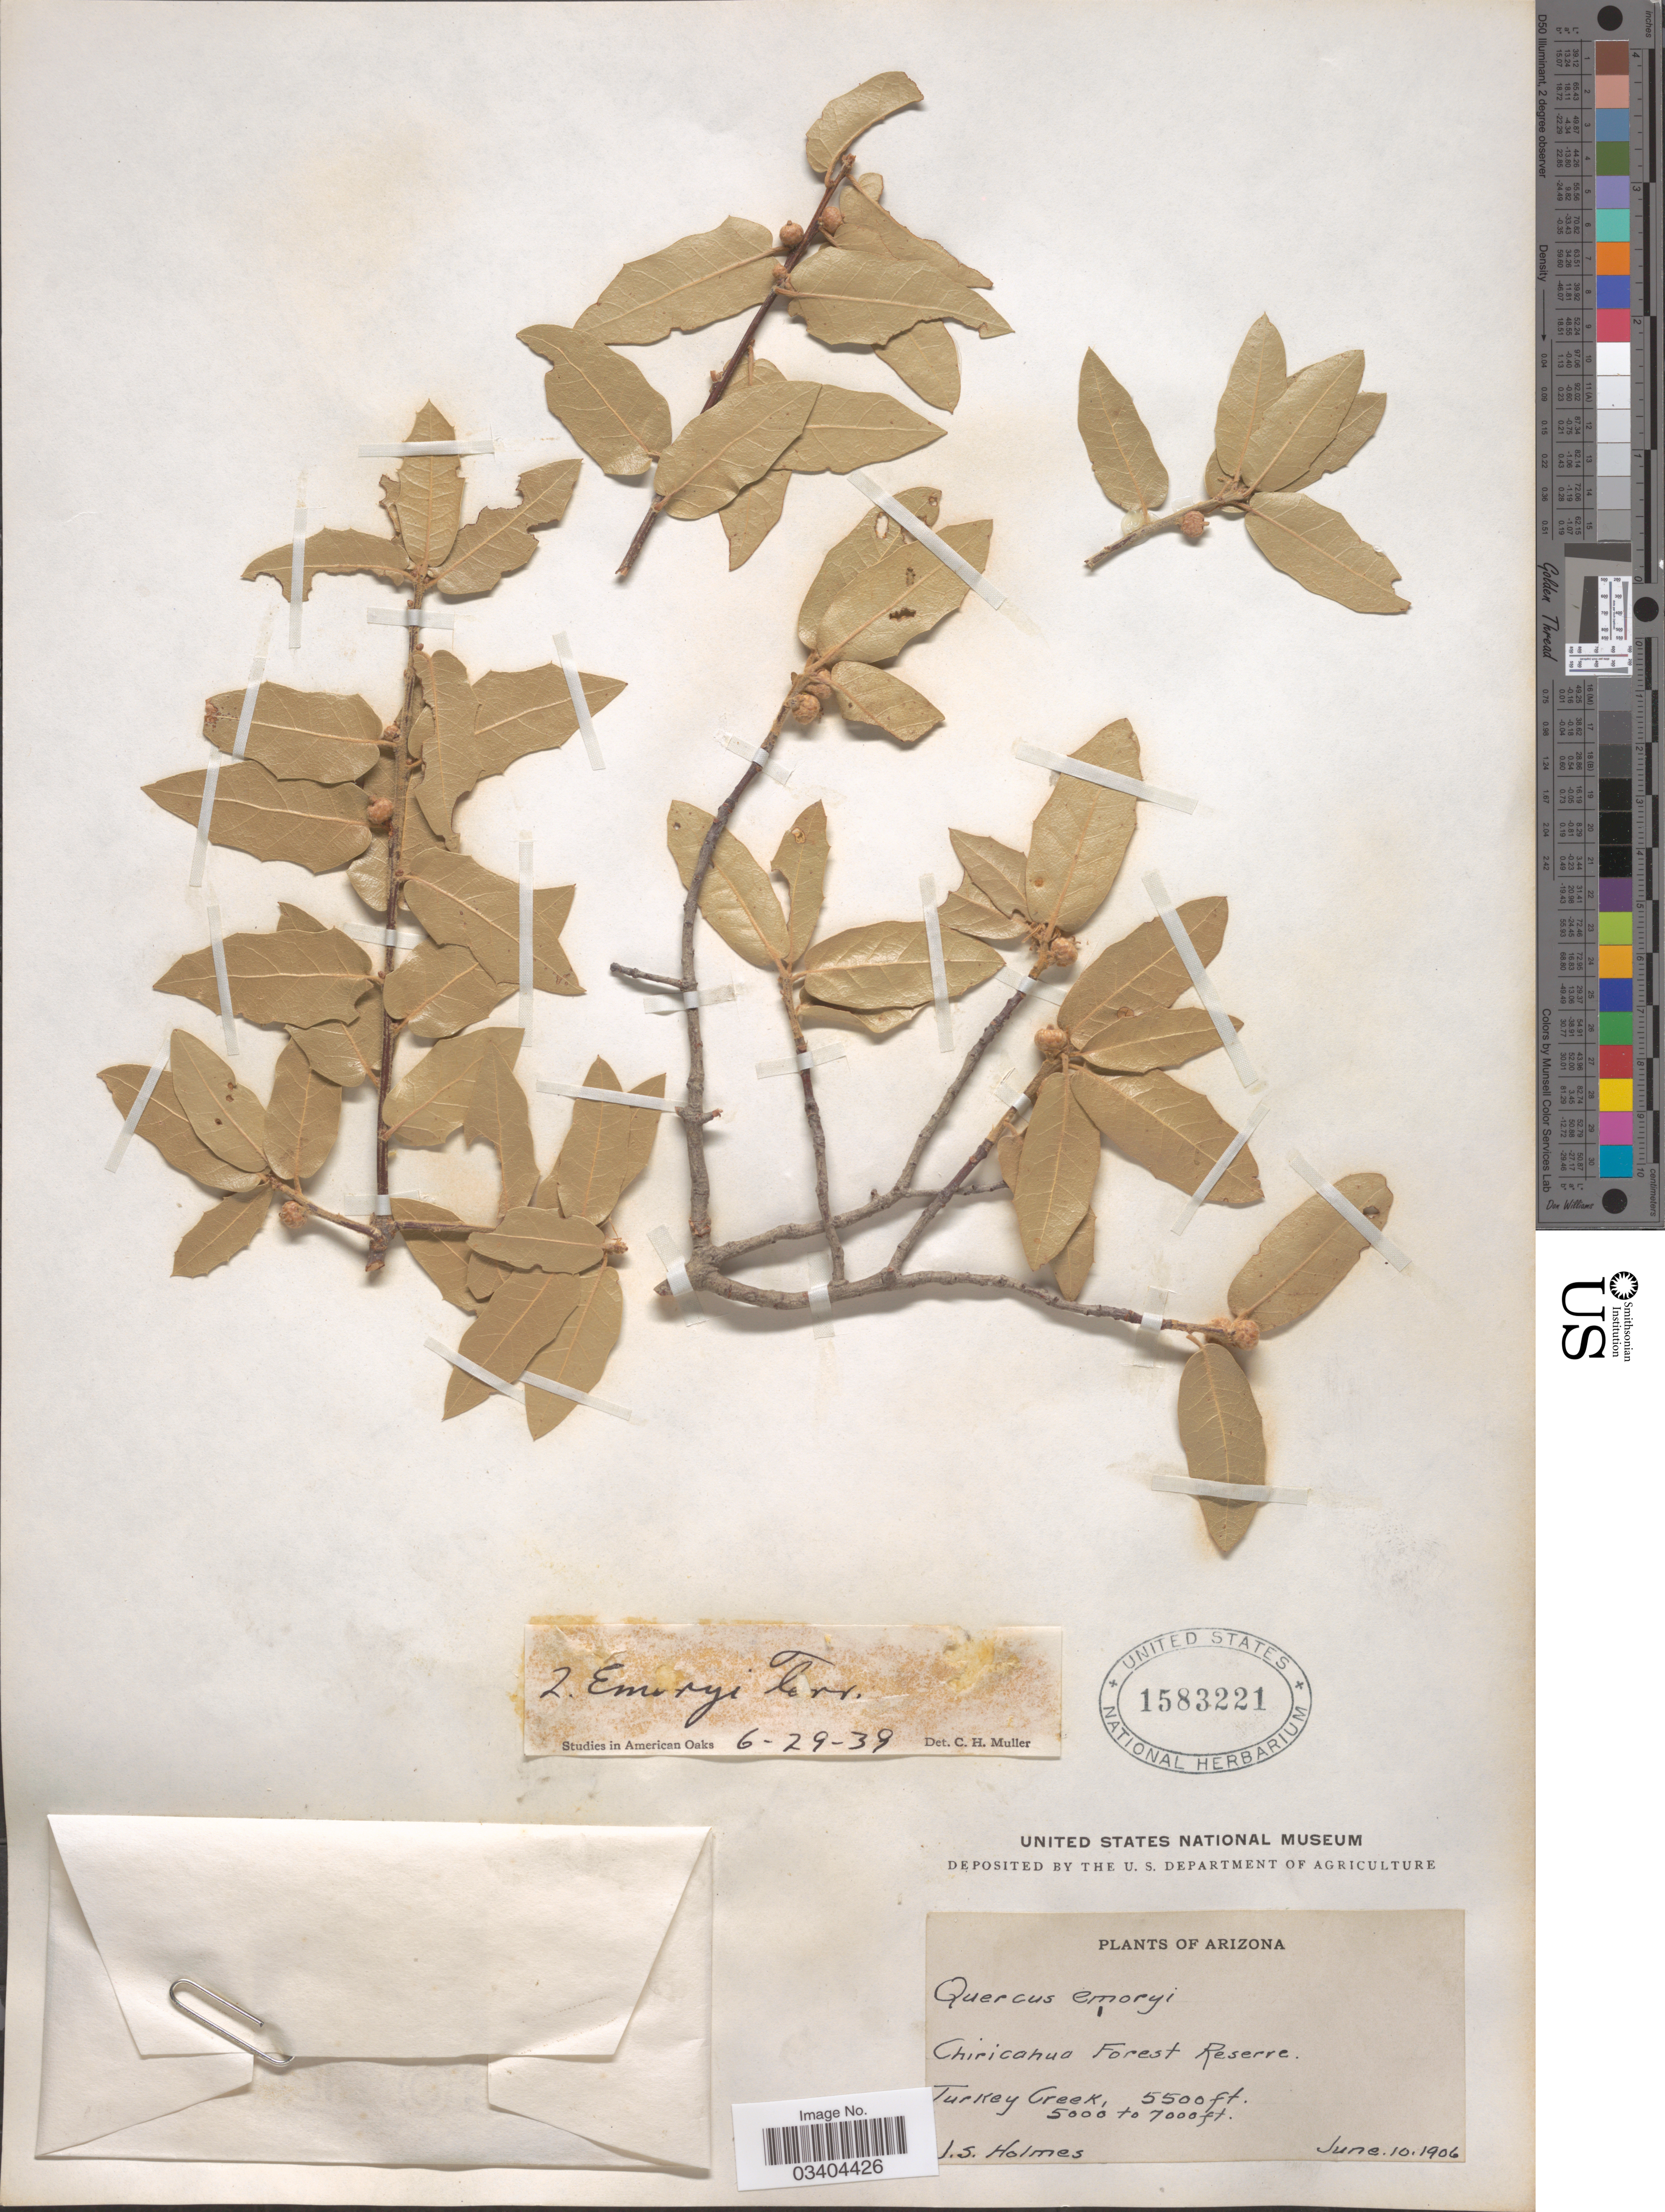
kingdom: Plantae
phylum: Tracheophyta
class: Magnoliopsida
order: Fagales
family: Fagaceae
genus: Quercus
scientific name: Quercus emoryi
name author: Torr. in Emory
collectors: J. Holmes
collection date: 1906-06-10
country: United States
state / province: Arizona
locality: Chiricahua Forest Reserve. Turkey Creek.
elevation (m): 1676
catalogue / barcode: US 1583221